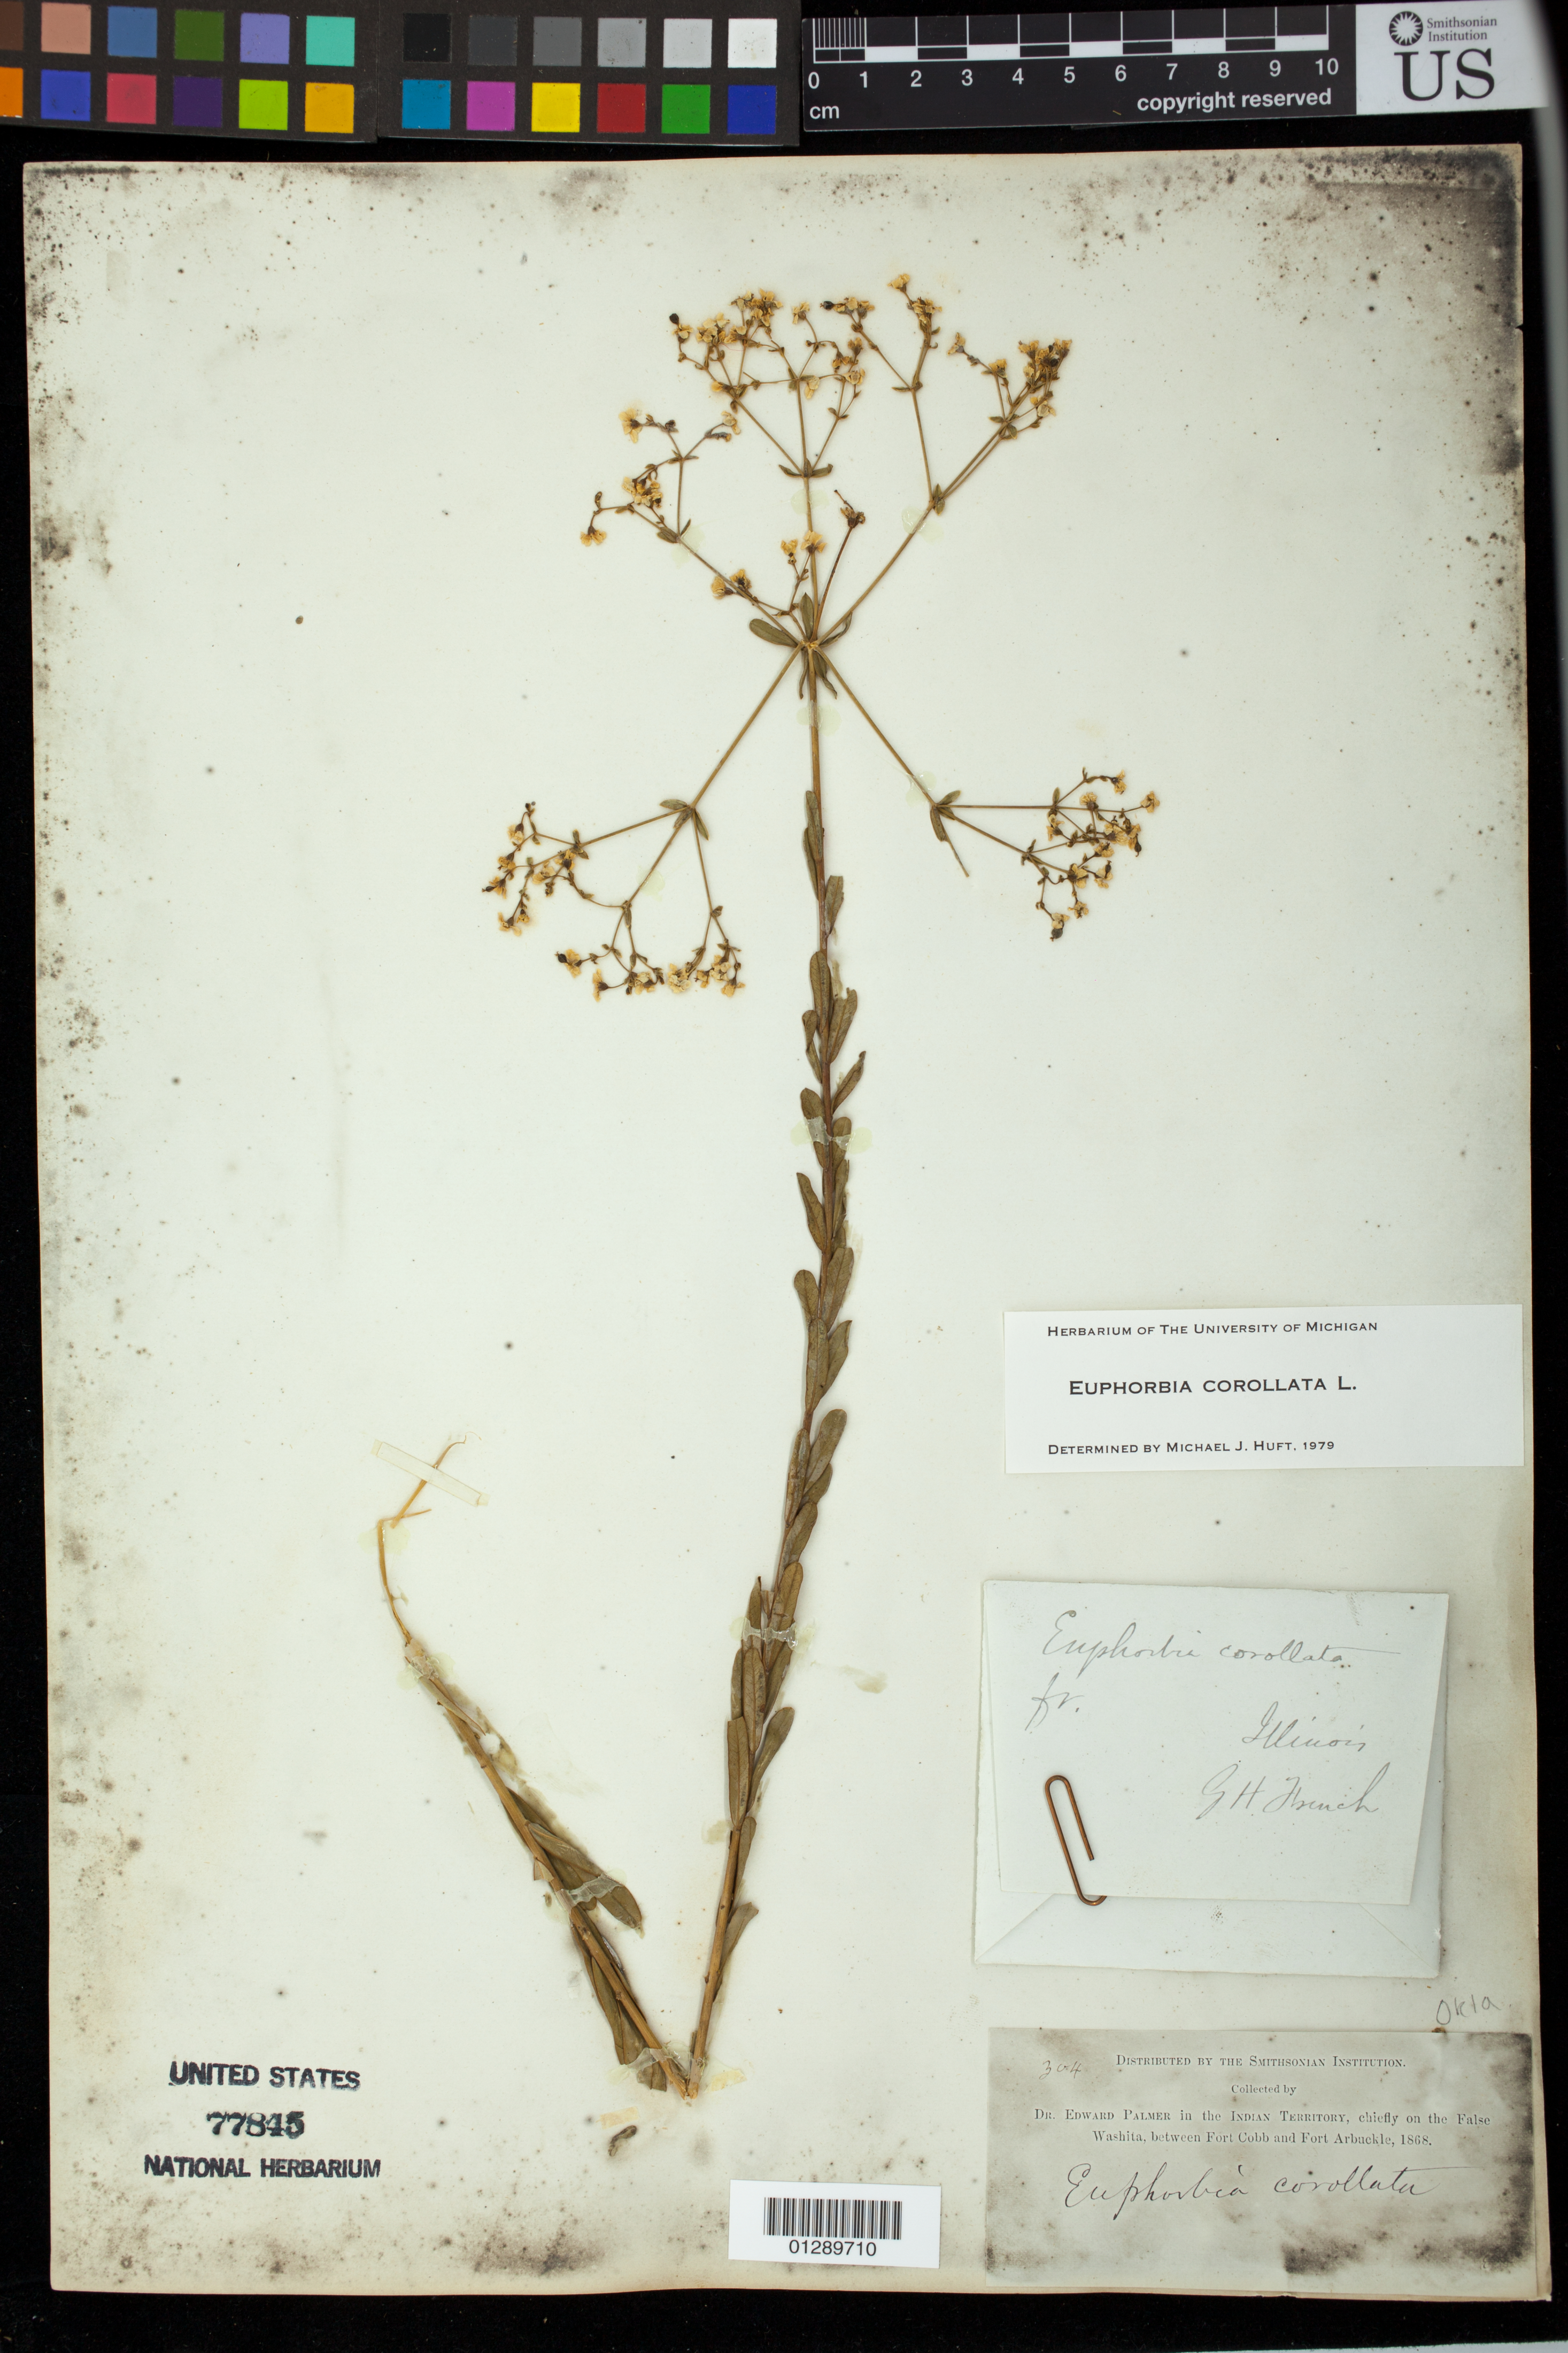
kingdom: Plantae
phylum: Tracheophyta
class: Magnoliopsida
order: Malpighiales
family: Euphorbiaceae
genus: Euphorbia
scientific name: Euphorbia corollata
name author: L.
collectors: E. Palmer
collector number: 304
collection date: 1868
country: United States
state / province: Oklahoma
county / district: Garvin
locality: In the INDIAN TERRITORY, chiefly on the False Washita, between Fort Cobb and Fort Arbuckle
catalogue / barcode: US 77845